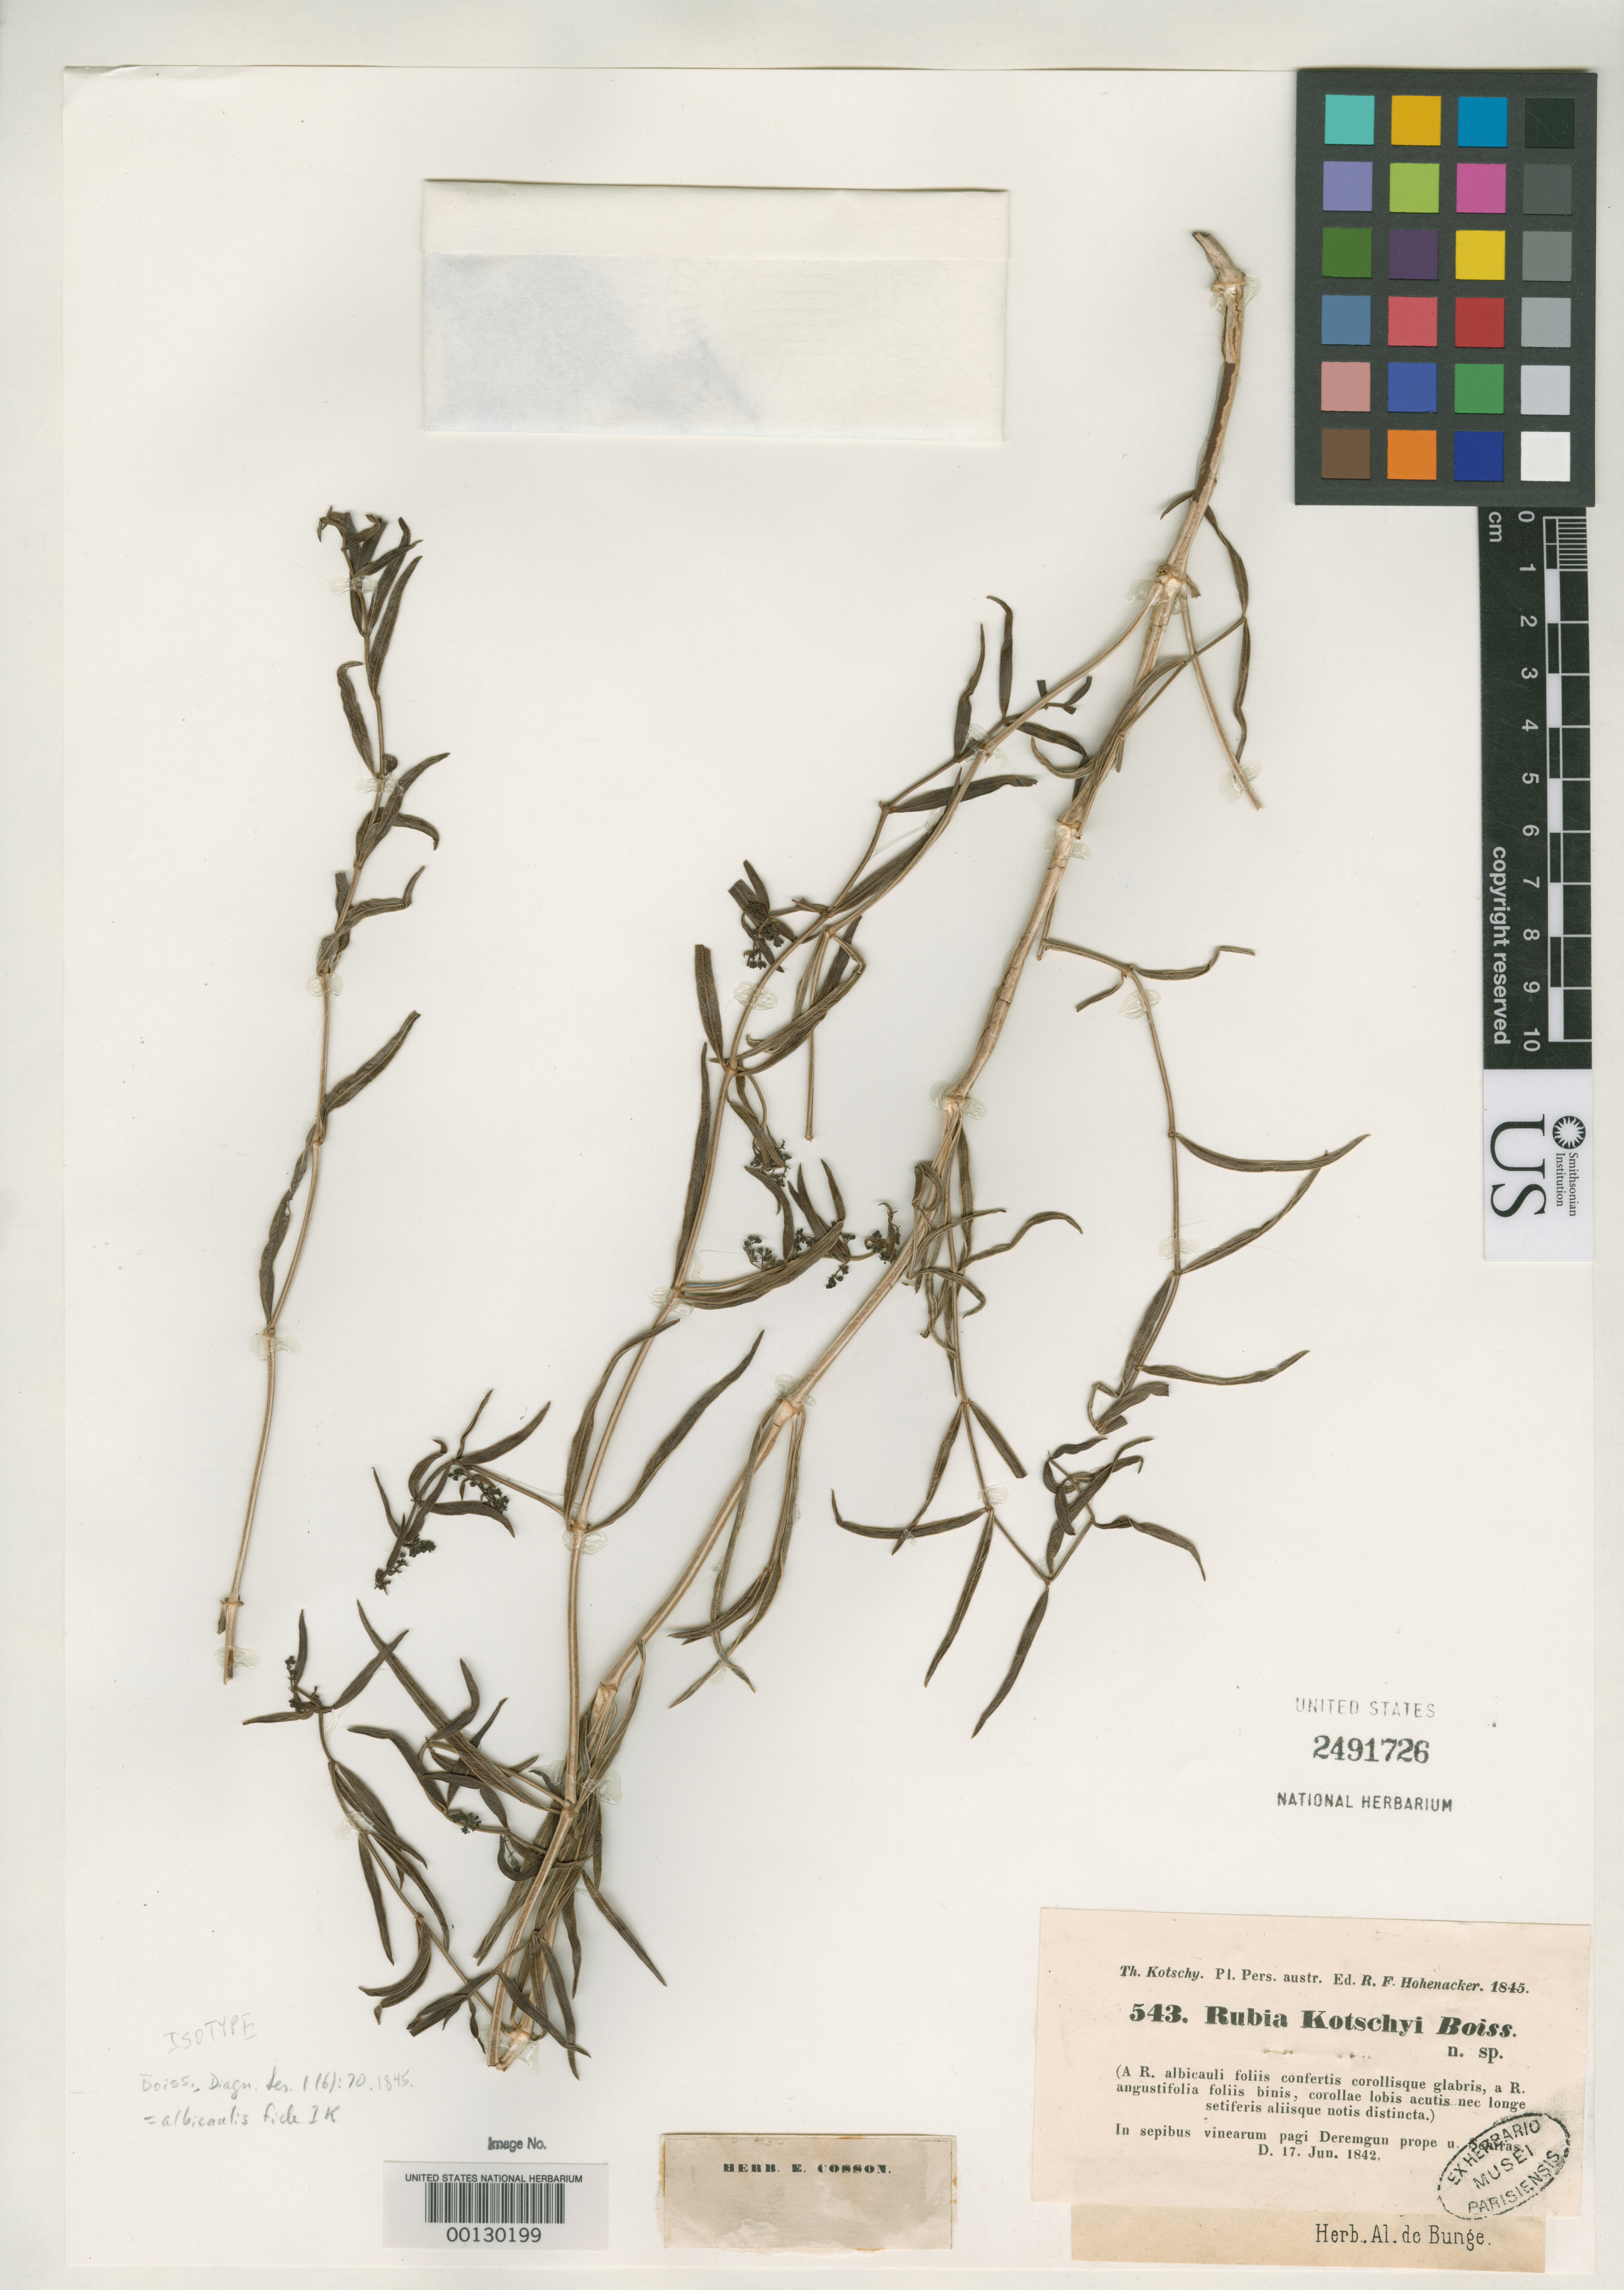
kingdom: Plantae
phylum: Tracheophyta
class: Magnoliopsida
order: Gentianales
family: Rubiaceae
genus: Rubia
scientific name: Rubia kotschyi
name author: Boiss.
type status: Isotype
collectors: K. G. Kotschy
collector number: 543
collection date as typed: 17 Jun 1842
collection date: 1842-06-17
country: Iran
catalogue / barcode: US 2491726